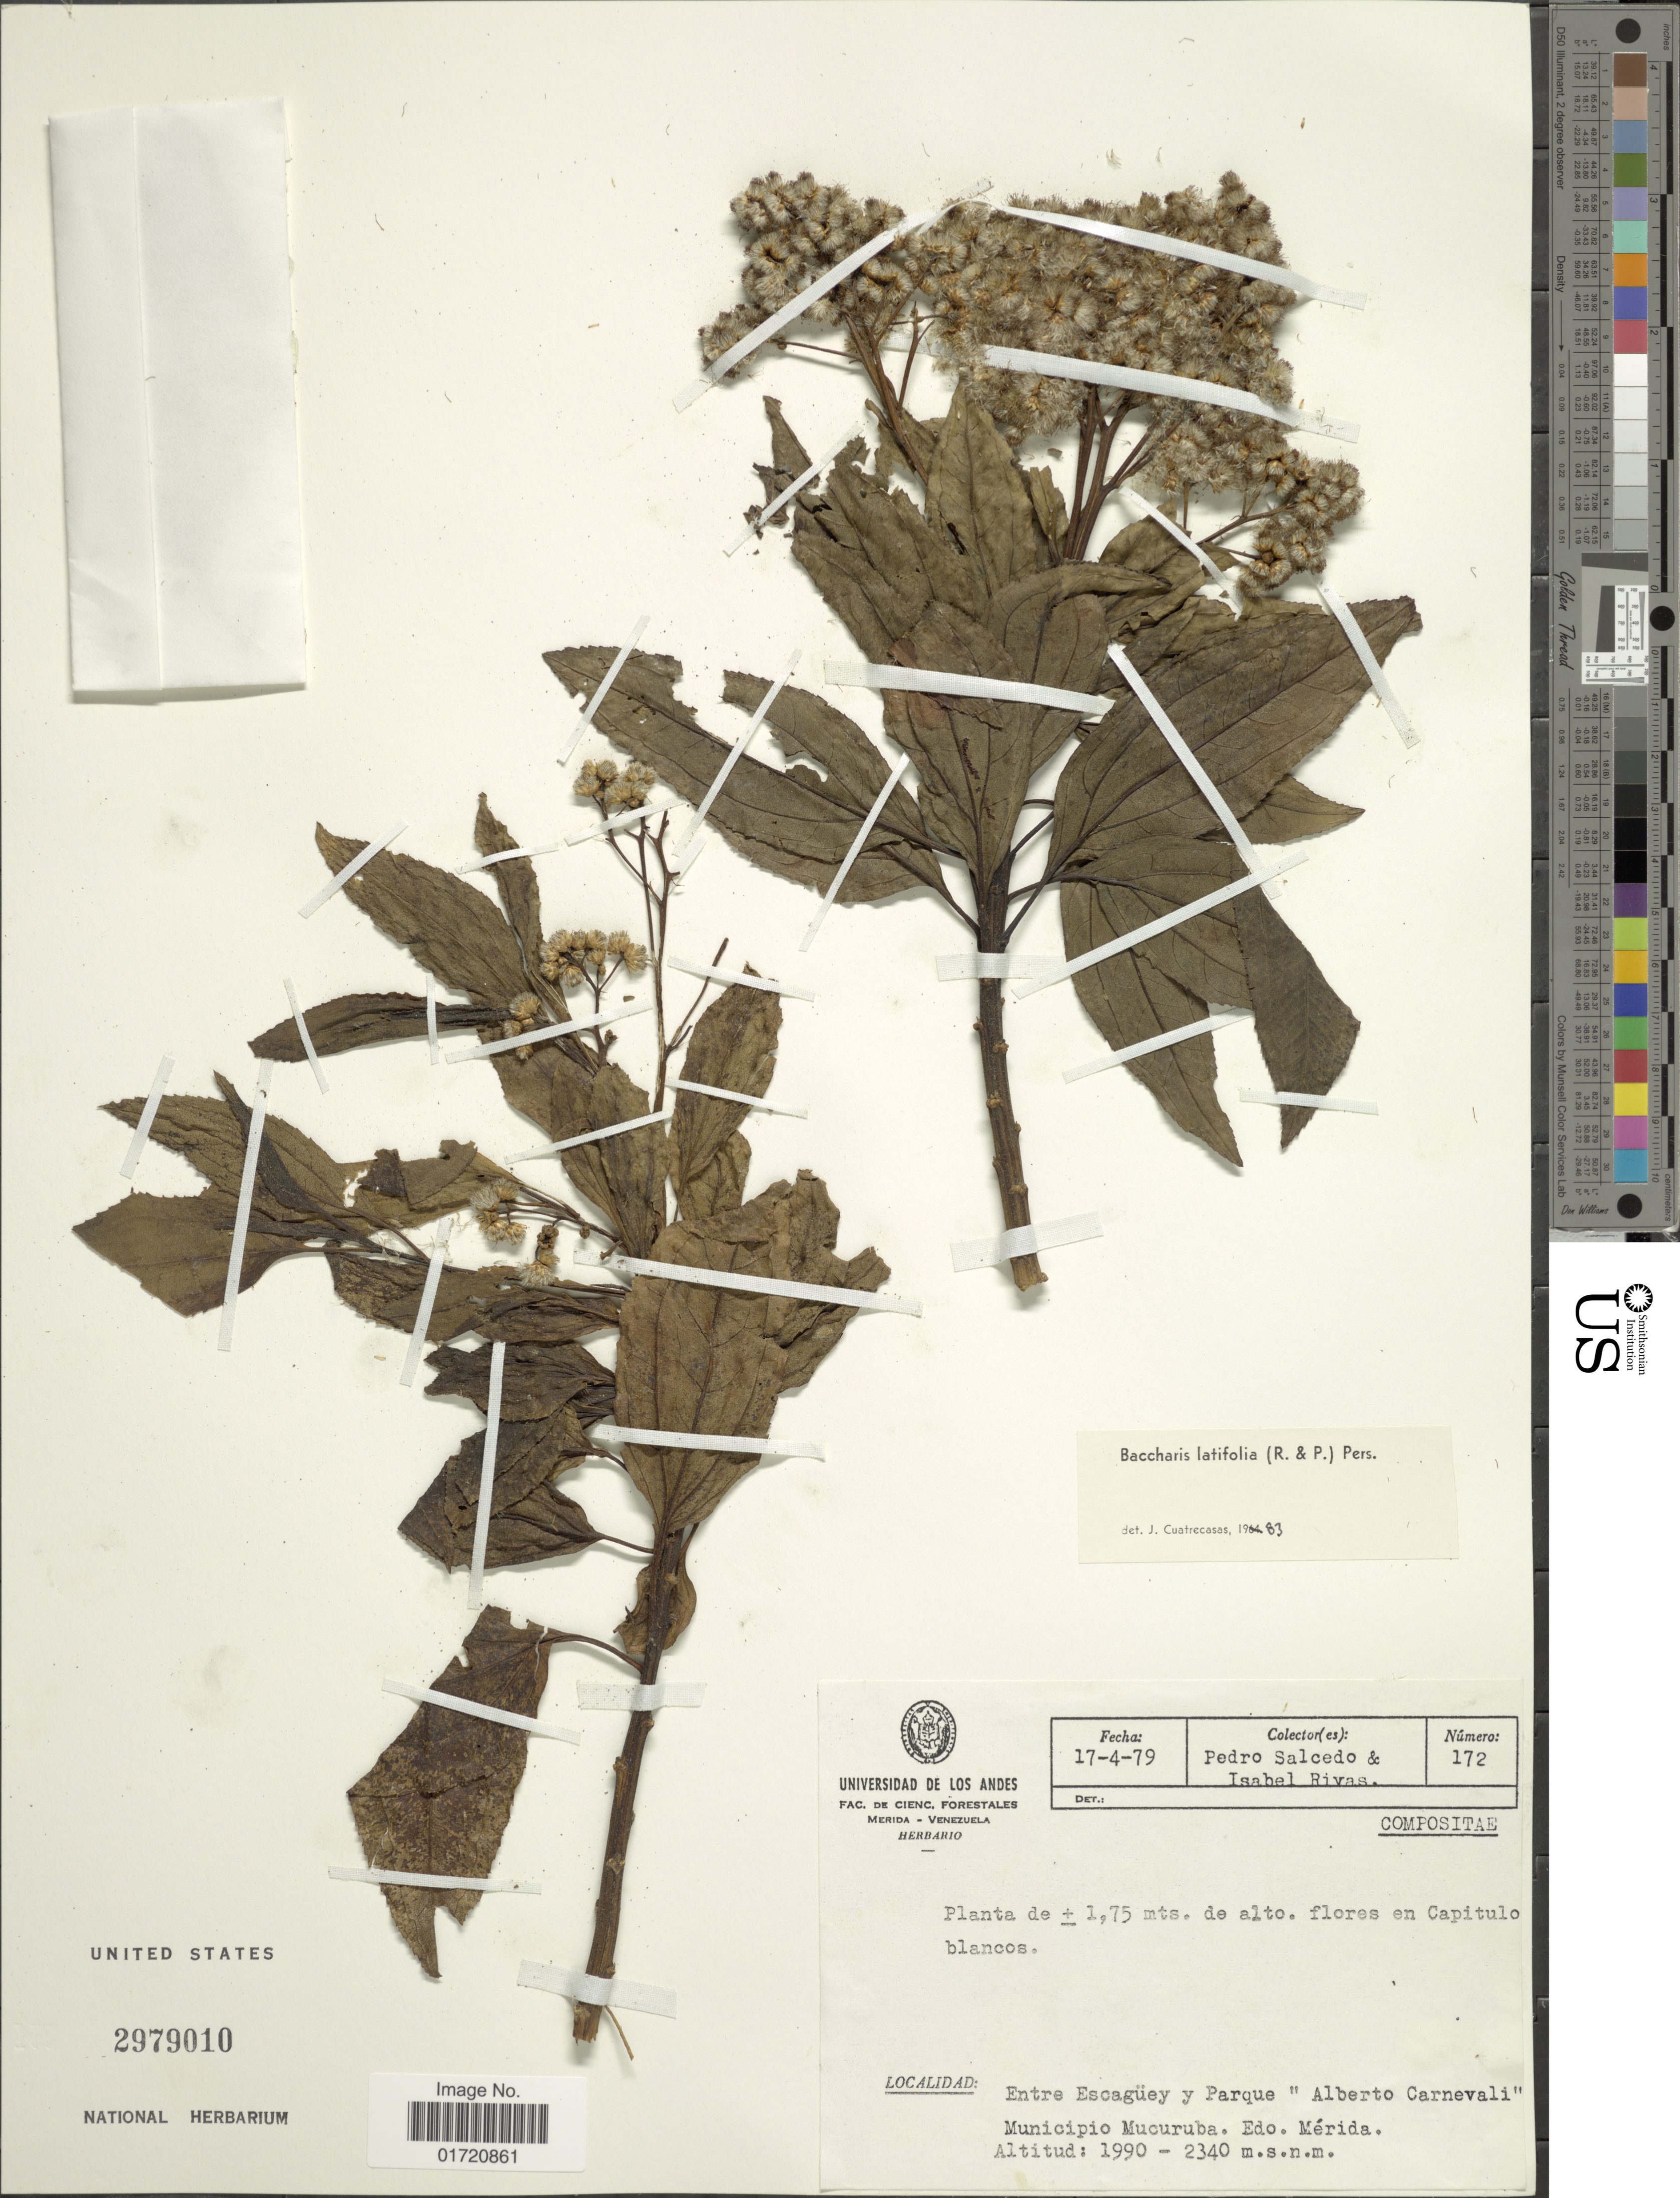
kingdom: Plantae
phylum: Tracheophyta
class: Magnoliopsida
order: Asterales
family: Asteraceae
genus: Baccharis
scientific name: Baccharis latifolia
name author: (Ruiz & Pav.) Pers.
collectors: P. Salcedo & I. Rivas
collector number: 172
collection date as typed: Transcribed d/m/y: 17/4/79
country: Venezuela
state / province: Mérida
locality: Entre Escaguey y Parque Alberto Carnevali, Municipio Mucuruba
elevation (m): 1990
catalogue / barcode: US 2979010